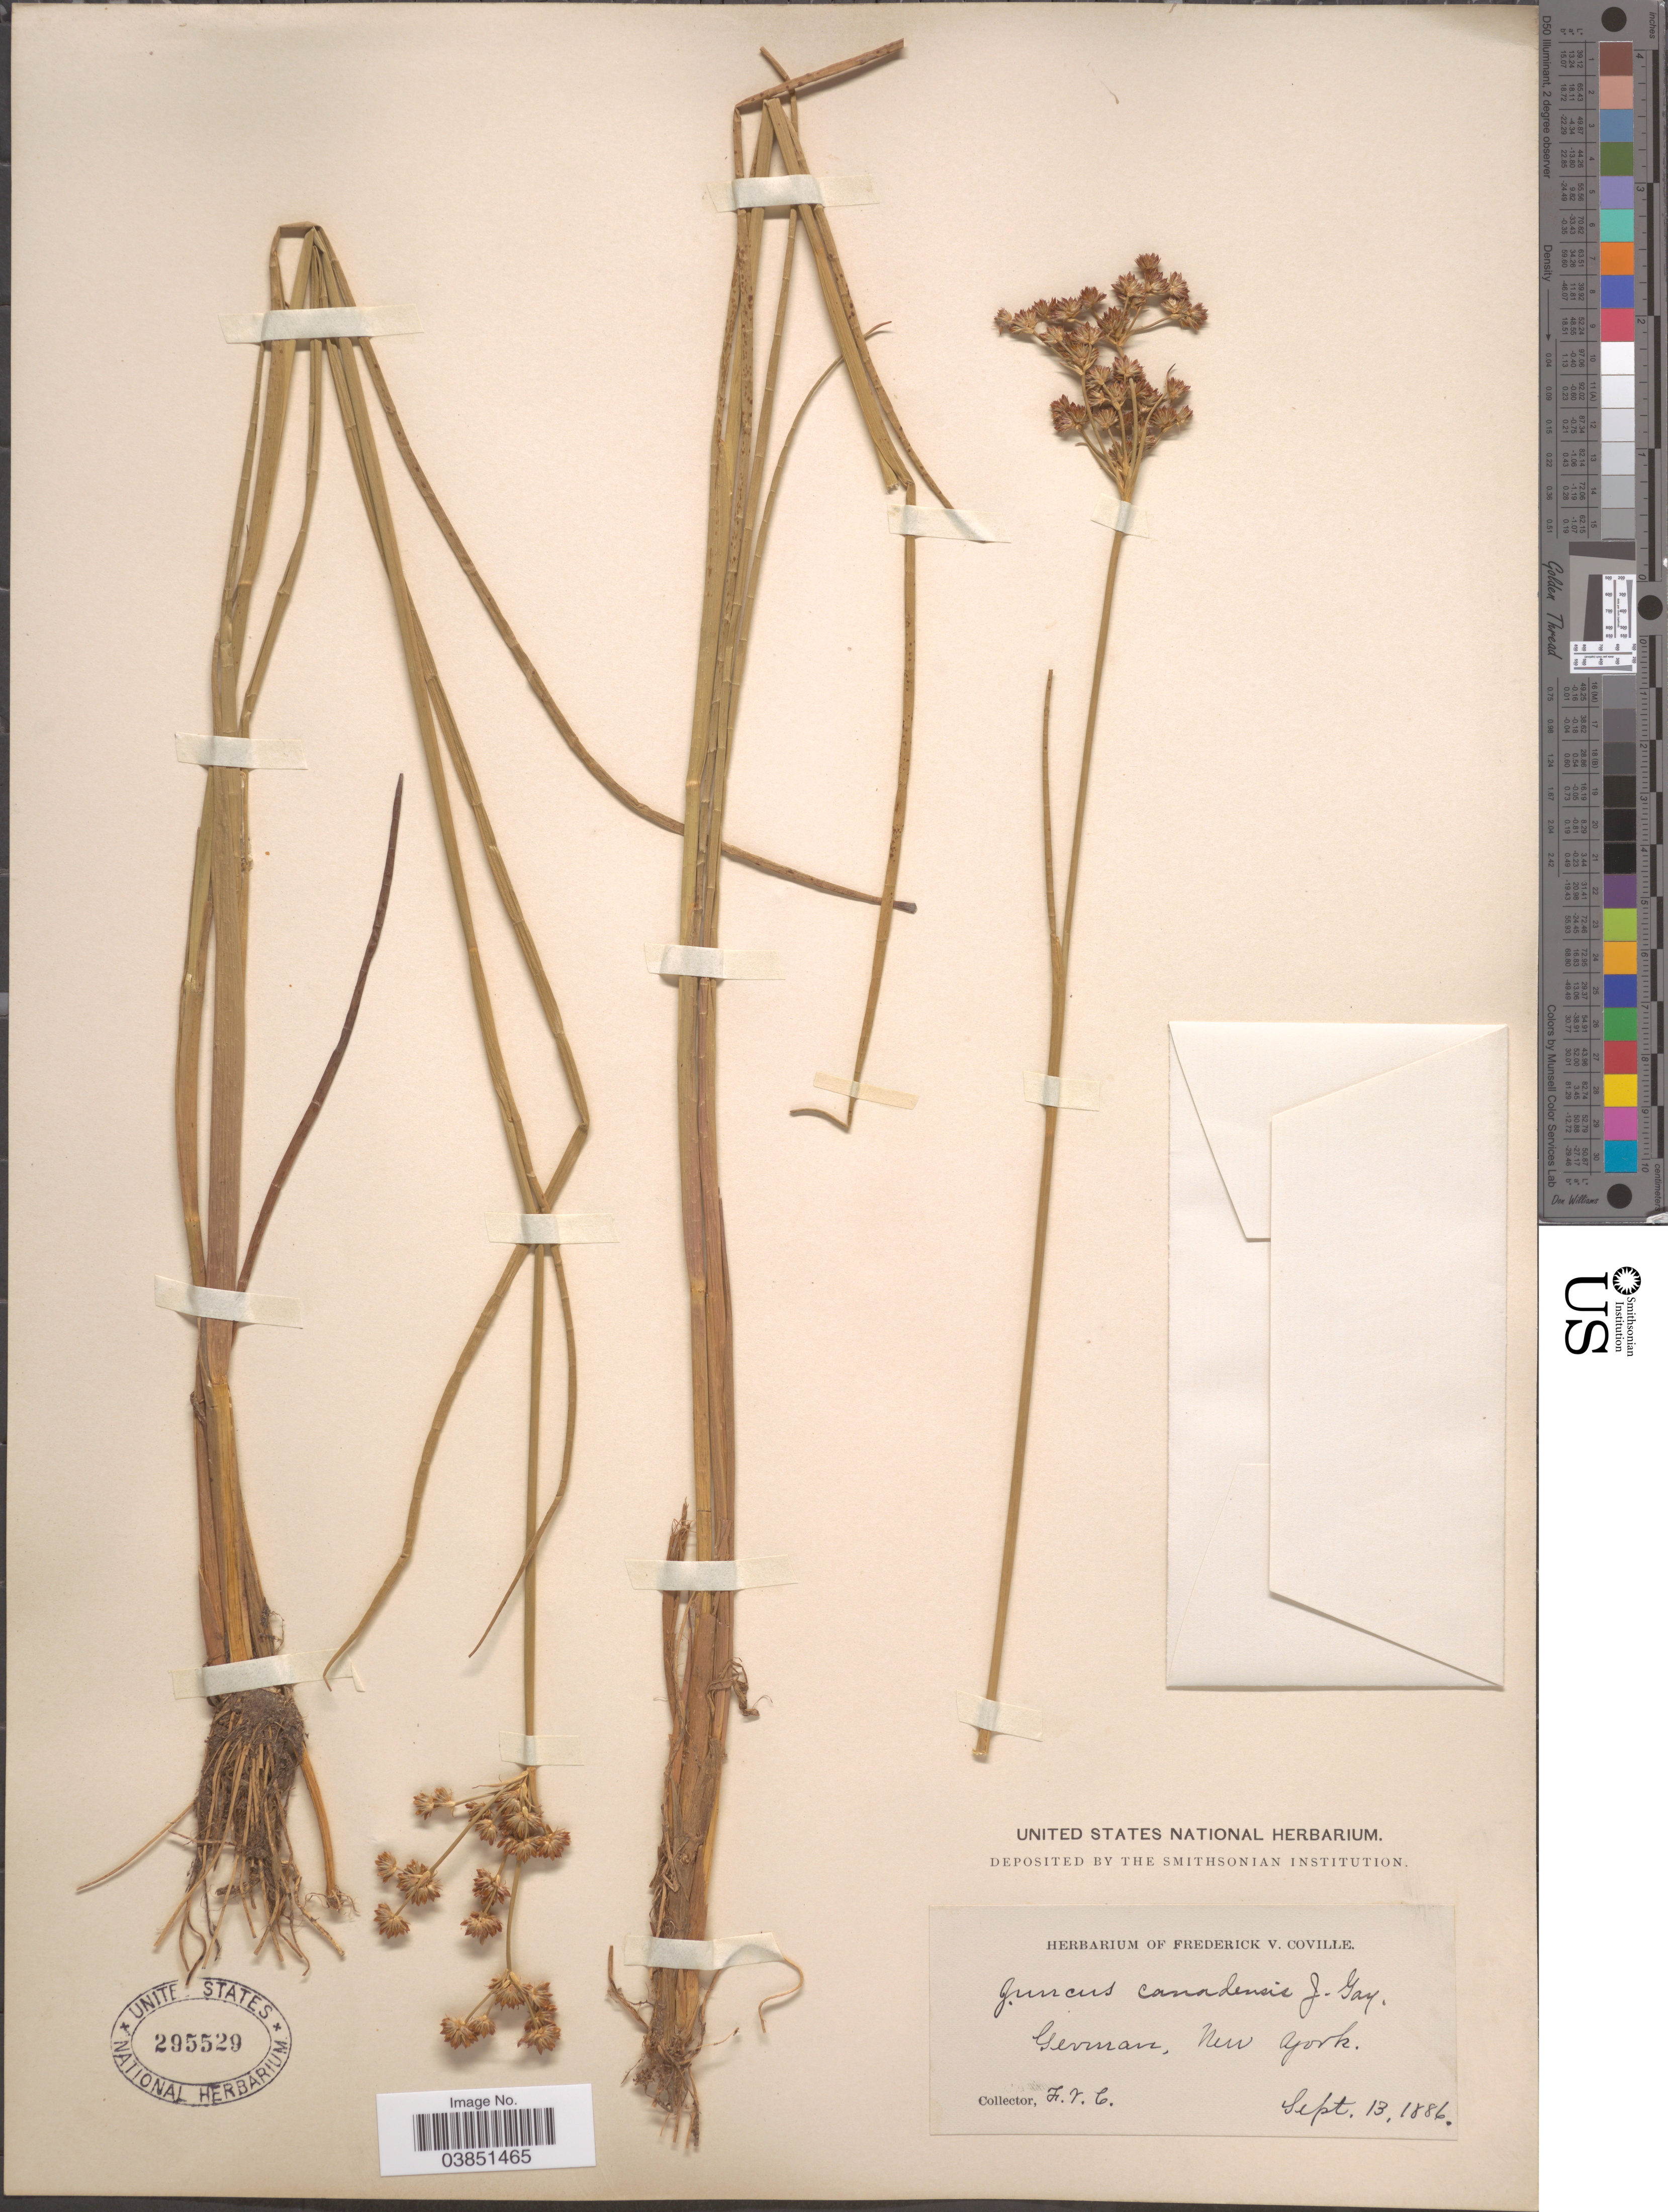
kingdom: Plantae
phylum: Tracheophyta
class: Liliopsida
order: Poales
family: Juncaceae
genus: Juncus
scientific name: Juncus canadensis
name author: J. Gay ex Laharpe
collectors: F. V. Coville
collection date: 1886-09-13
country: United States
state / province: New York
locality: German.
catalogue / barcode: US 295529